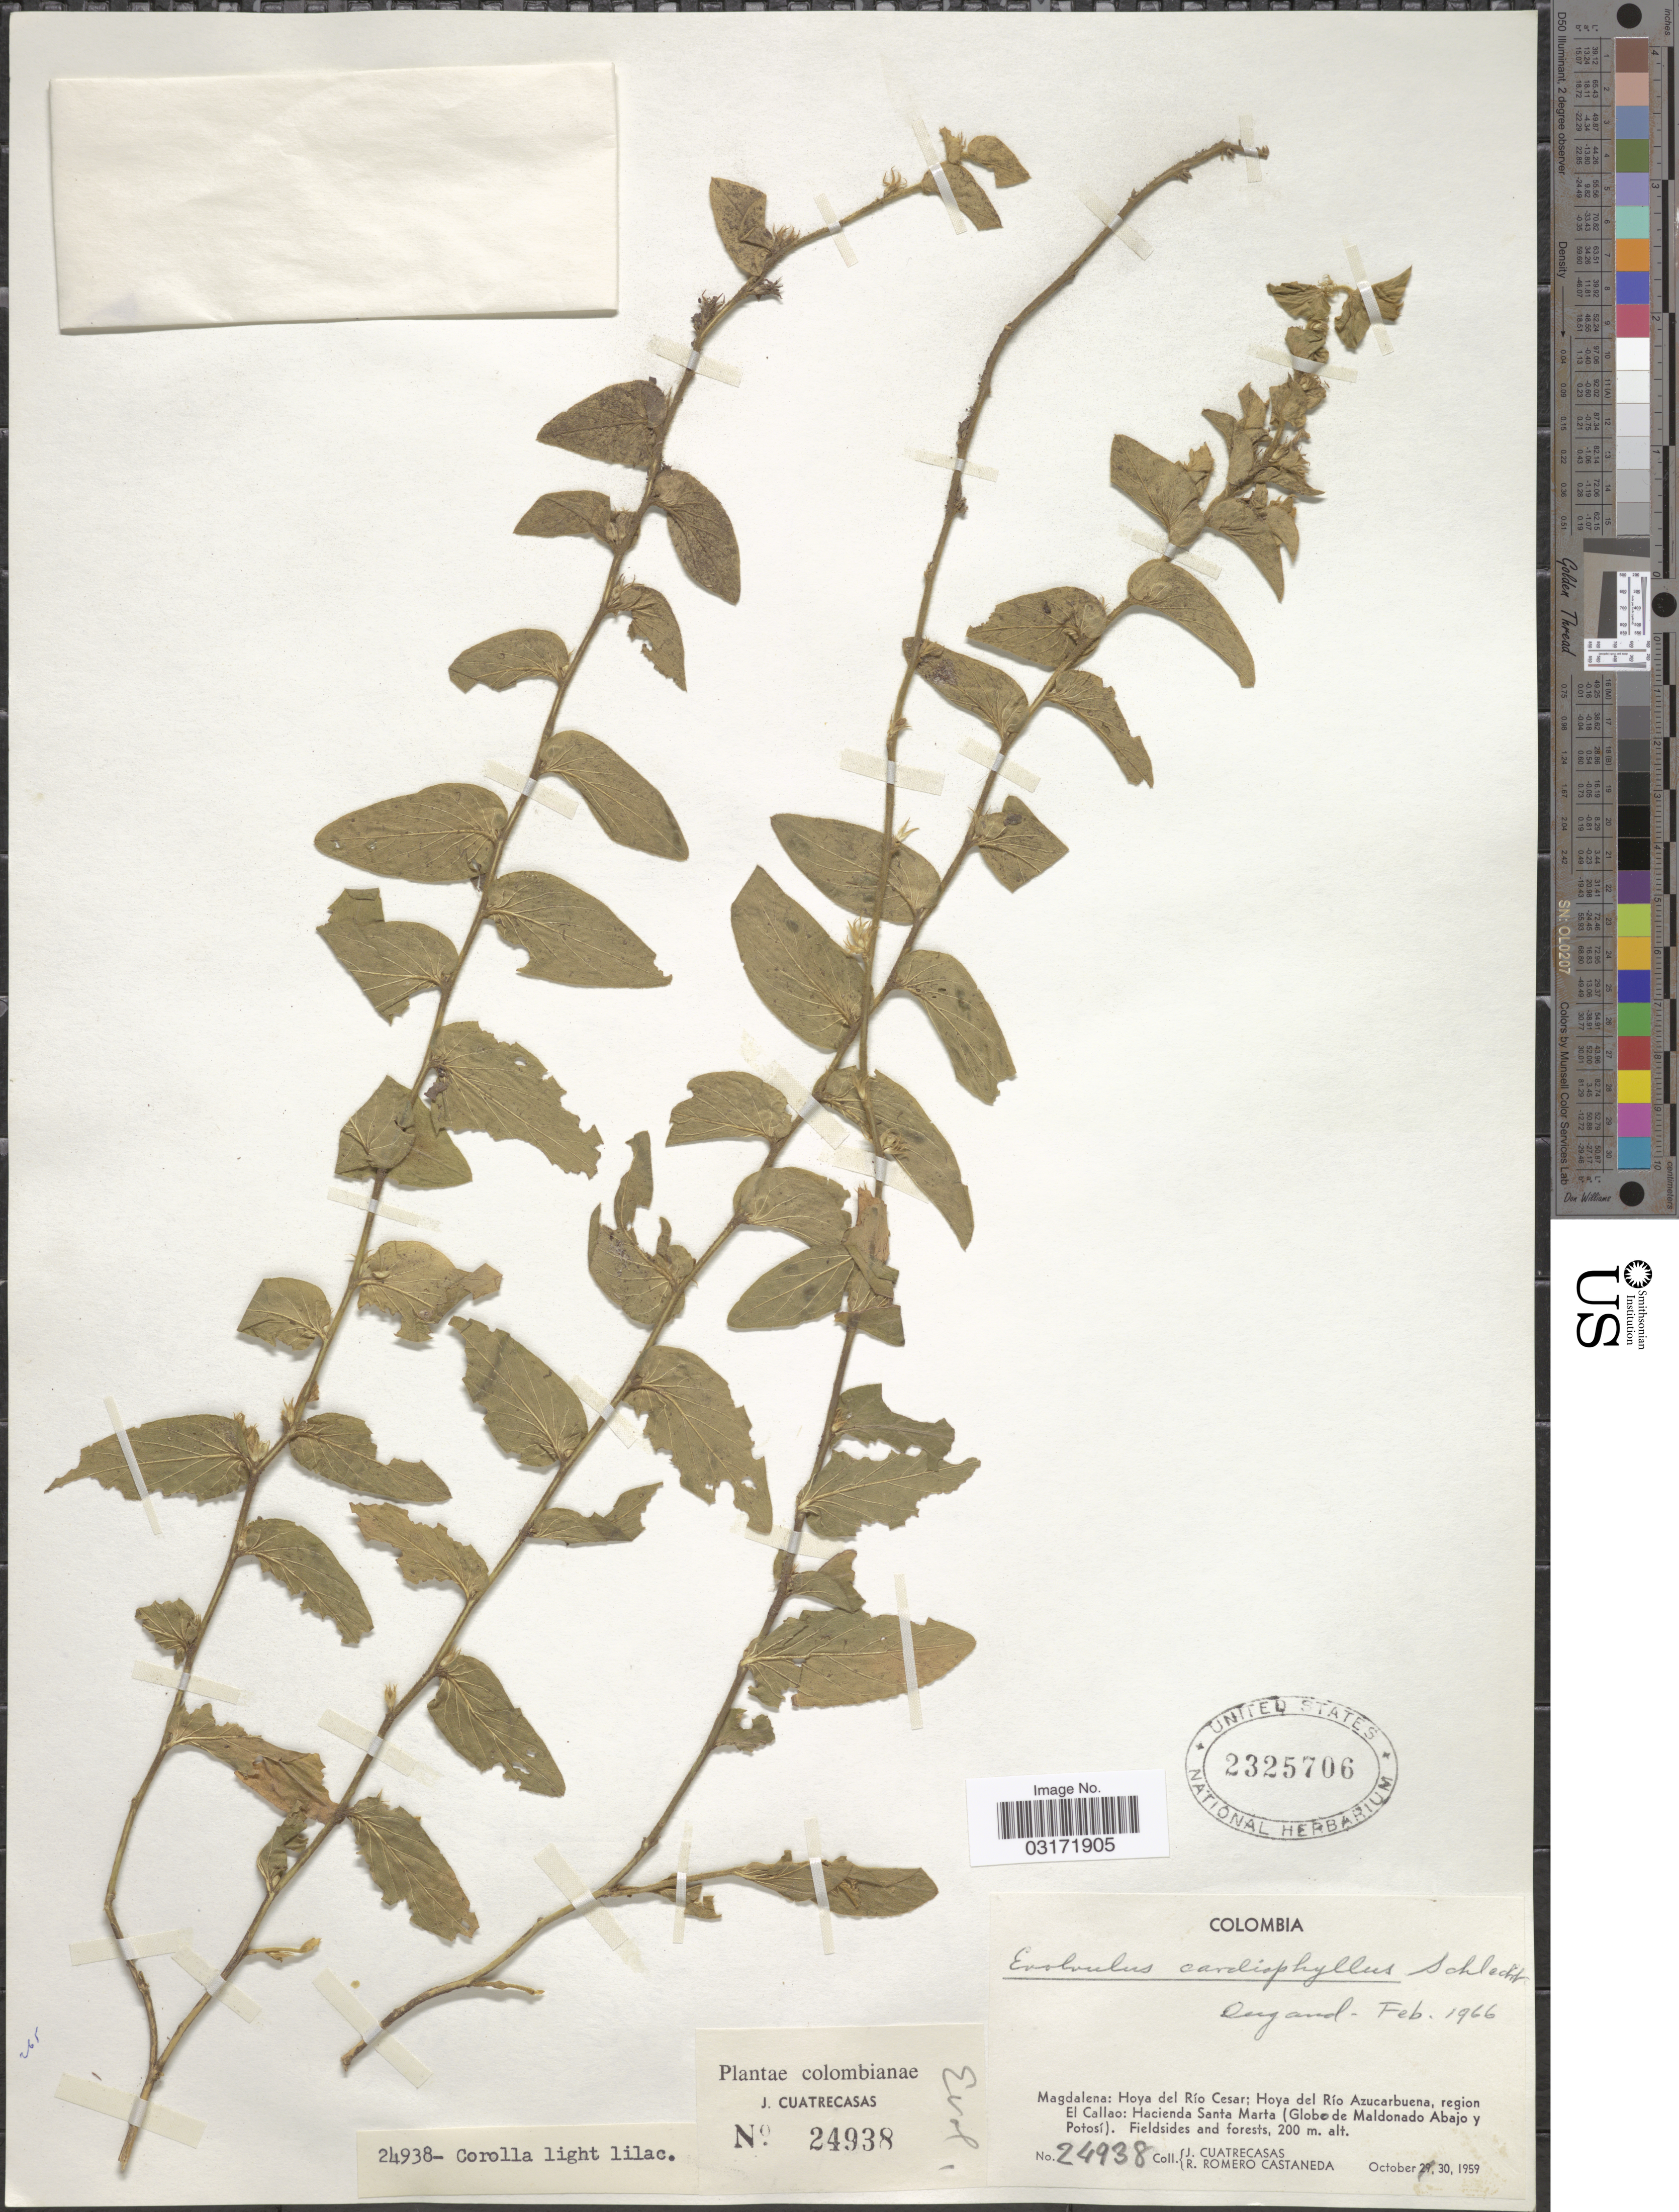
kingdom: Plantae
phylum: Tracheophyta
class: Magnoliopsida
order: Solanales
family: Convolvulaceae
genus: Evolvulus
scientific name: Evolvulus cardiophyllus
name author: Schltdl.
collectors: J. Cuatrecasas & R. Romero Castañeda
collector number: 24938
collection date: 1959-10-30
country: Colombia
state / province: Magdalena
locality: Hoya del Río Cesar; Hoya del Río Azucarbuena, region El Callao: Hacienda Santa Marta (Globo de Maldonado Abajo y Potosí).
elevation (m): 200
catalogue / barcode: US 2325706